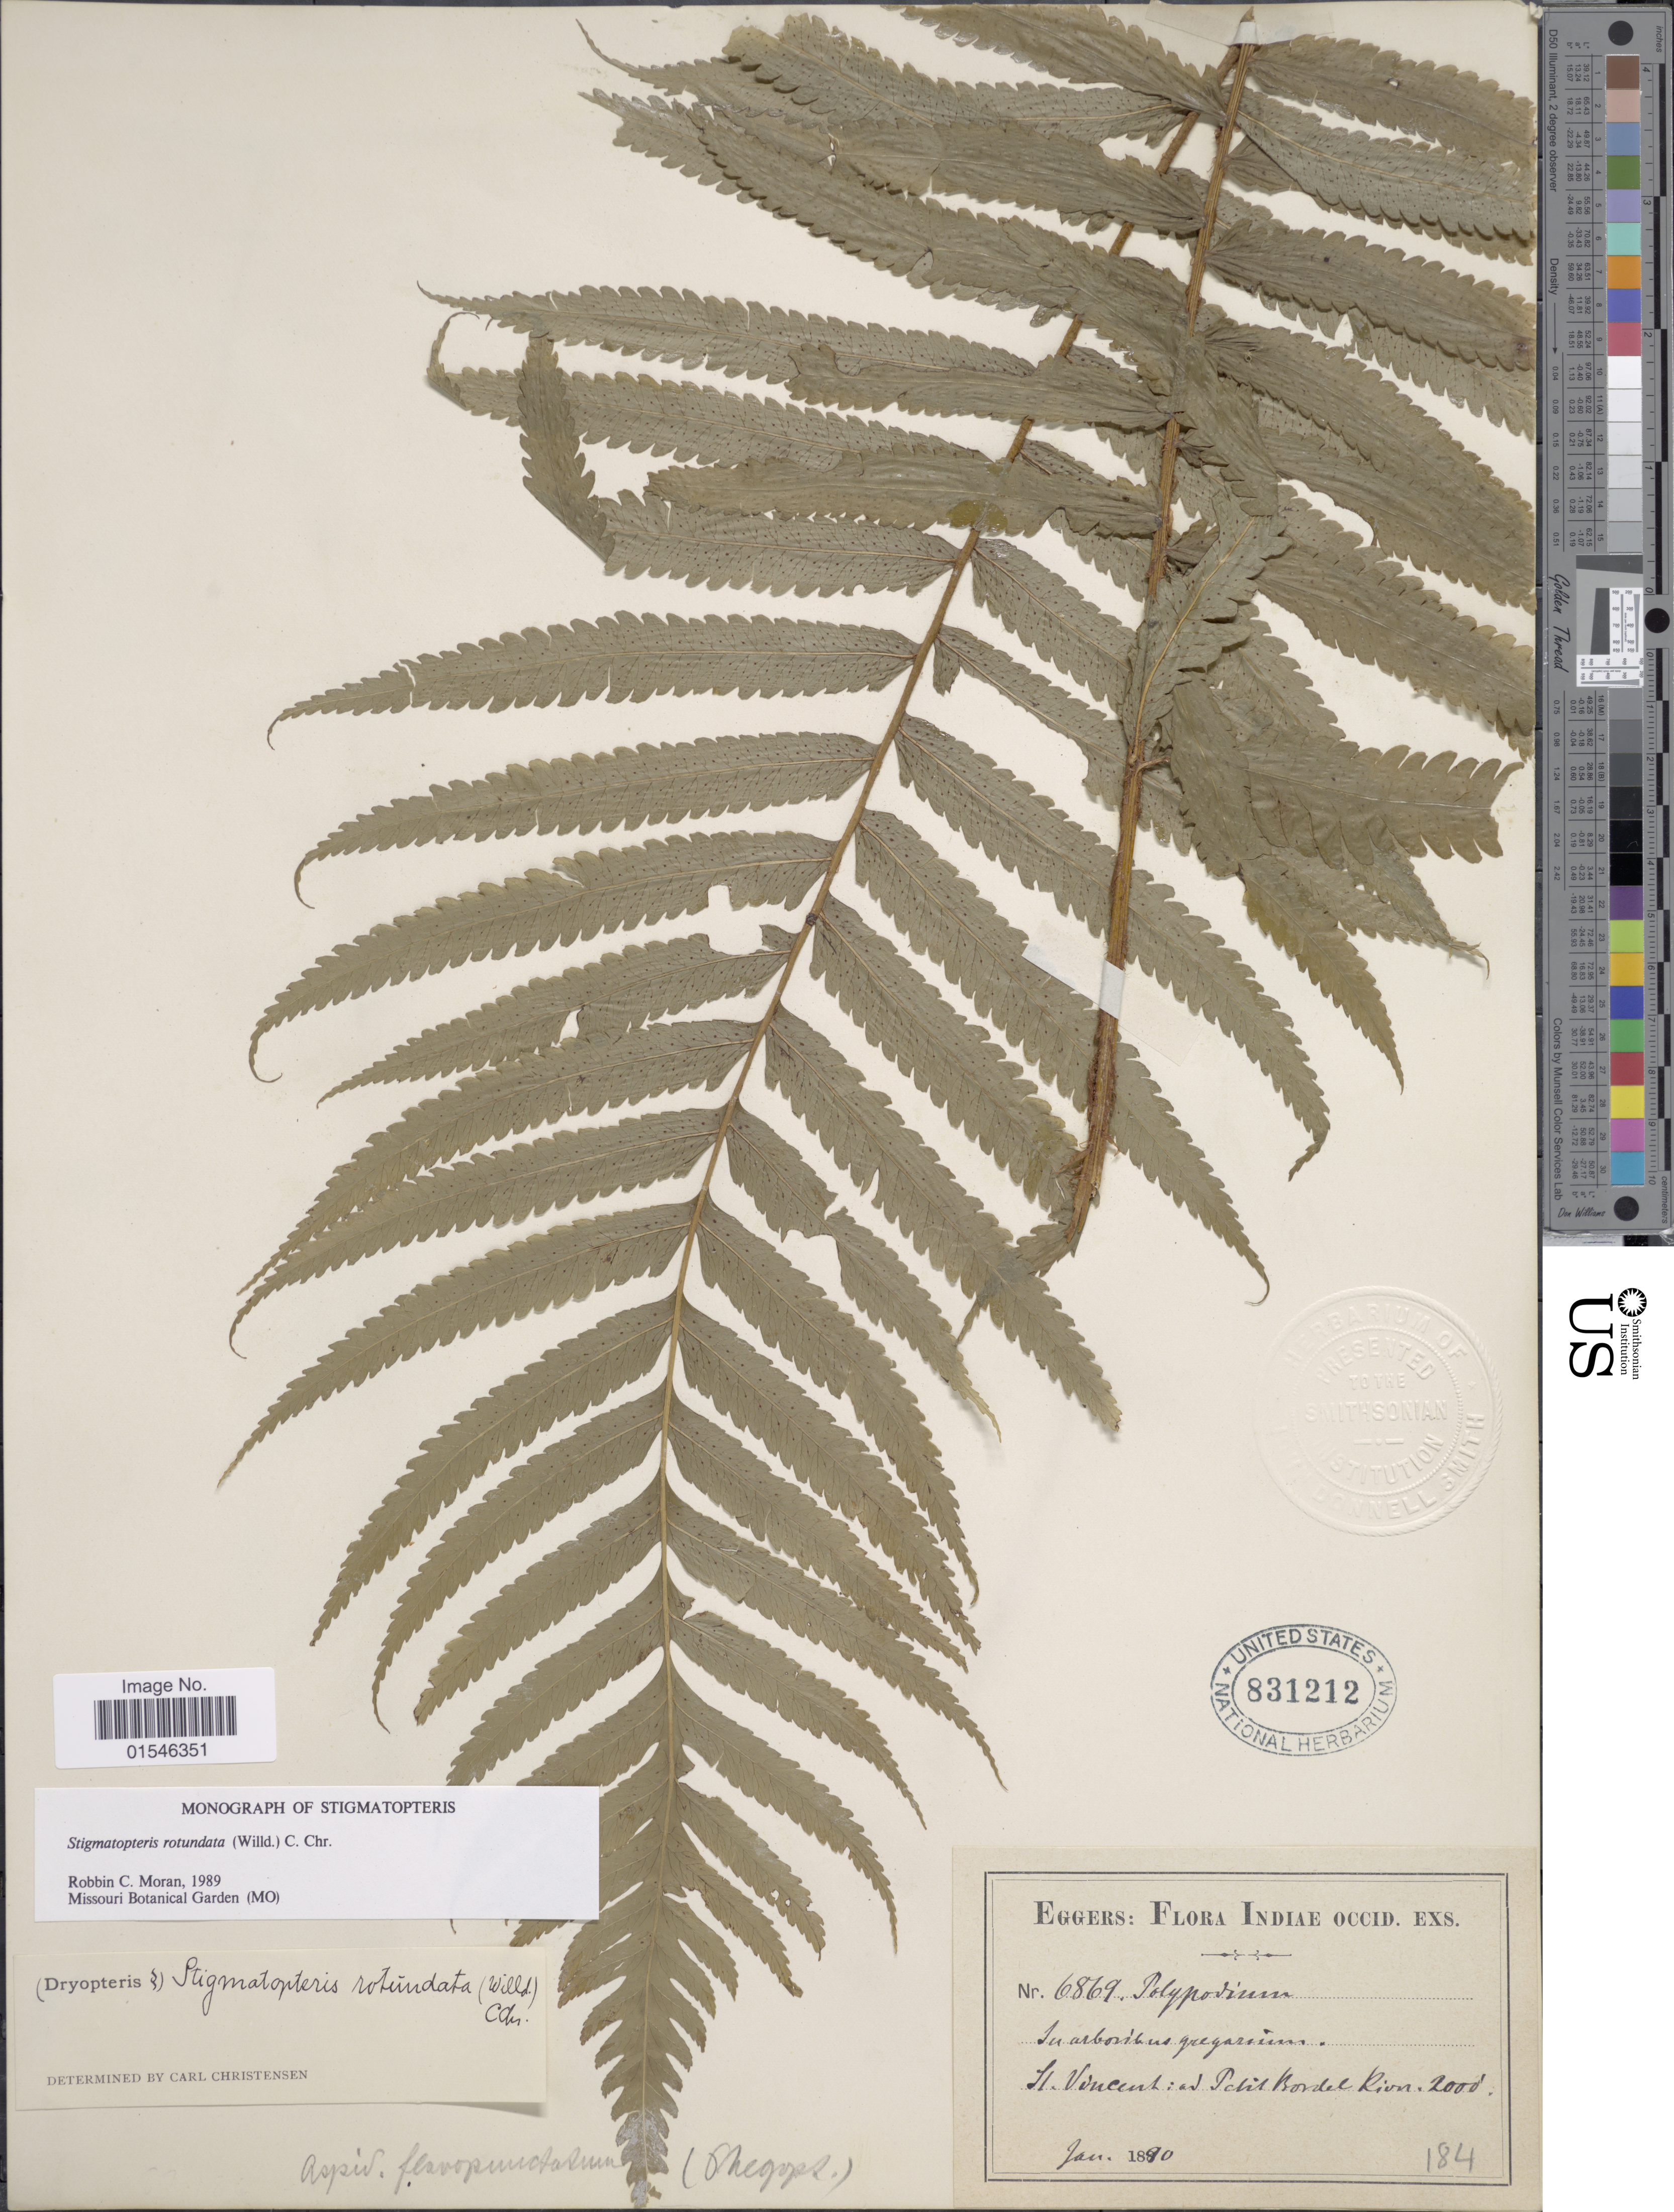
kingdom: Plantae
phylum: Tracheophyta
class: Polypodiopsida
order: Polypodiales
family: Dryopteridaceae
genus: Stigmatopteris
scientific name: Stigmatopteris rotundata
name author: (Willd.) C. Chr.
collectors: -. Eggers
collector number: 6869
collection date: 1890-01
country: St. Vincent - Grenadines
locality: Indiae Occid, St Vincent: ad Petit Bordel River.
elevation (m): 610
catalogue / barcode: US 831212